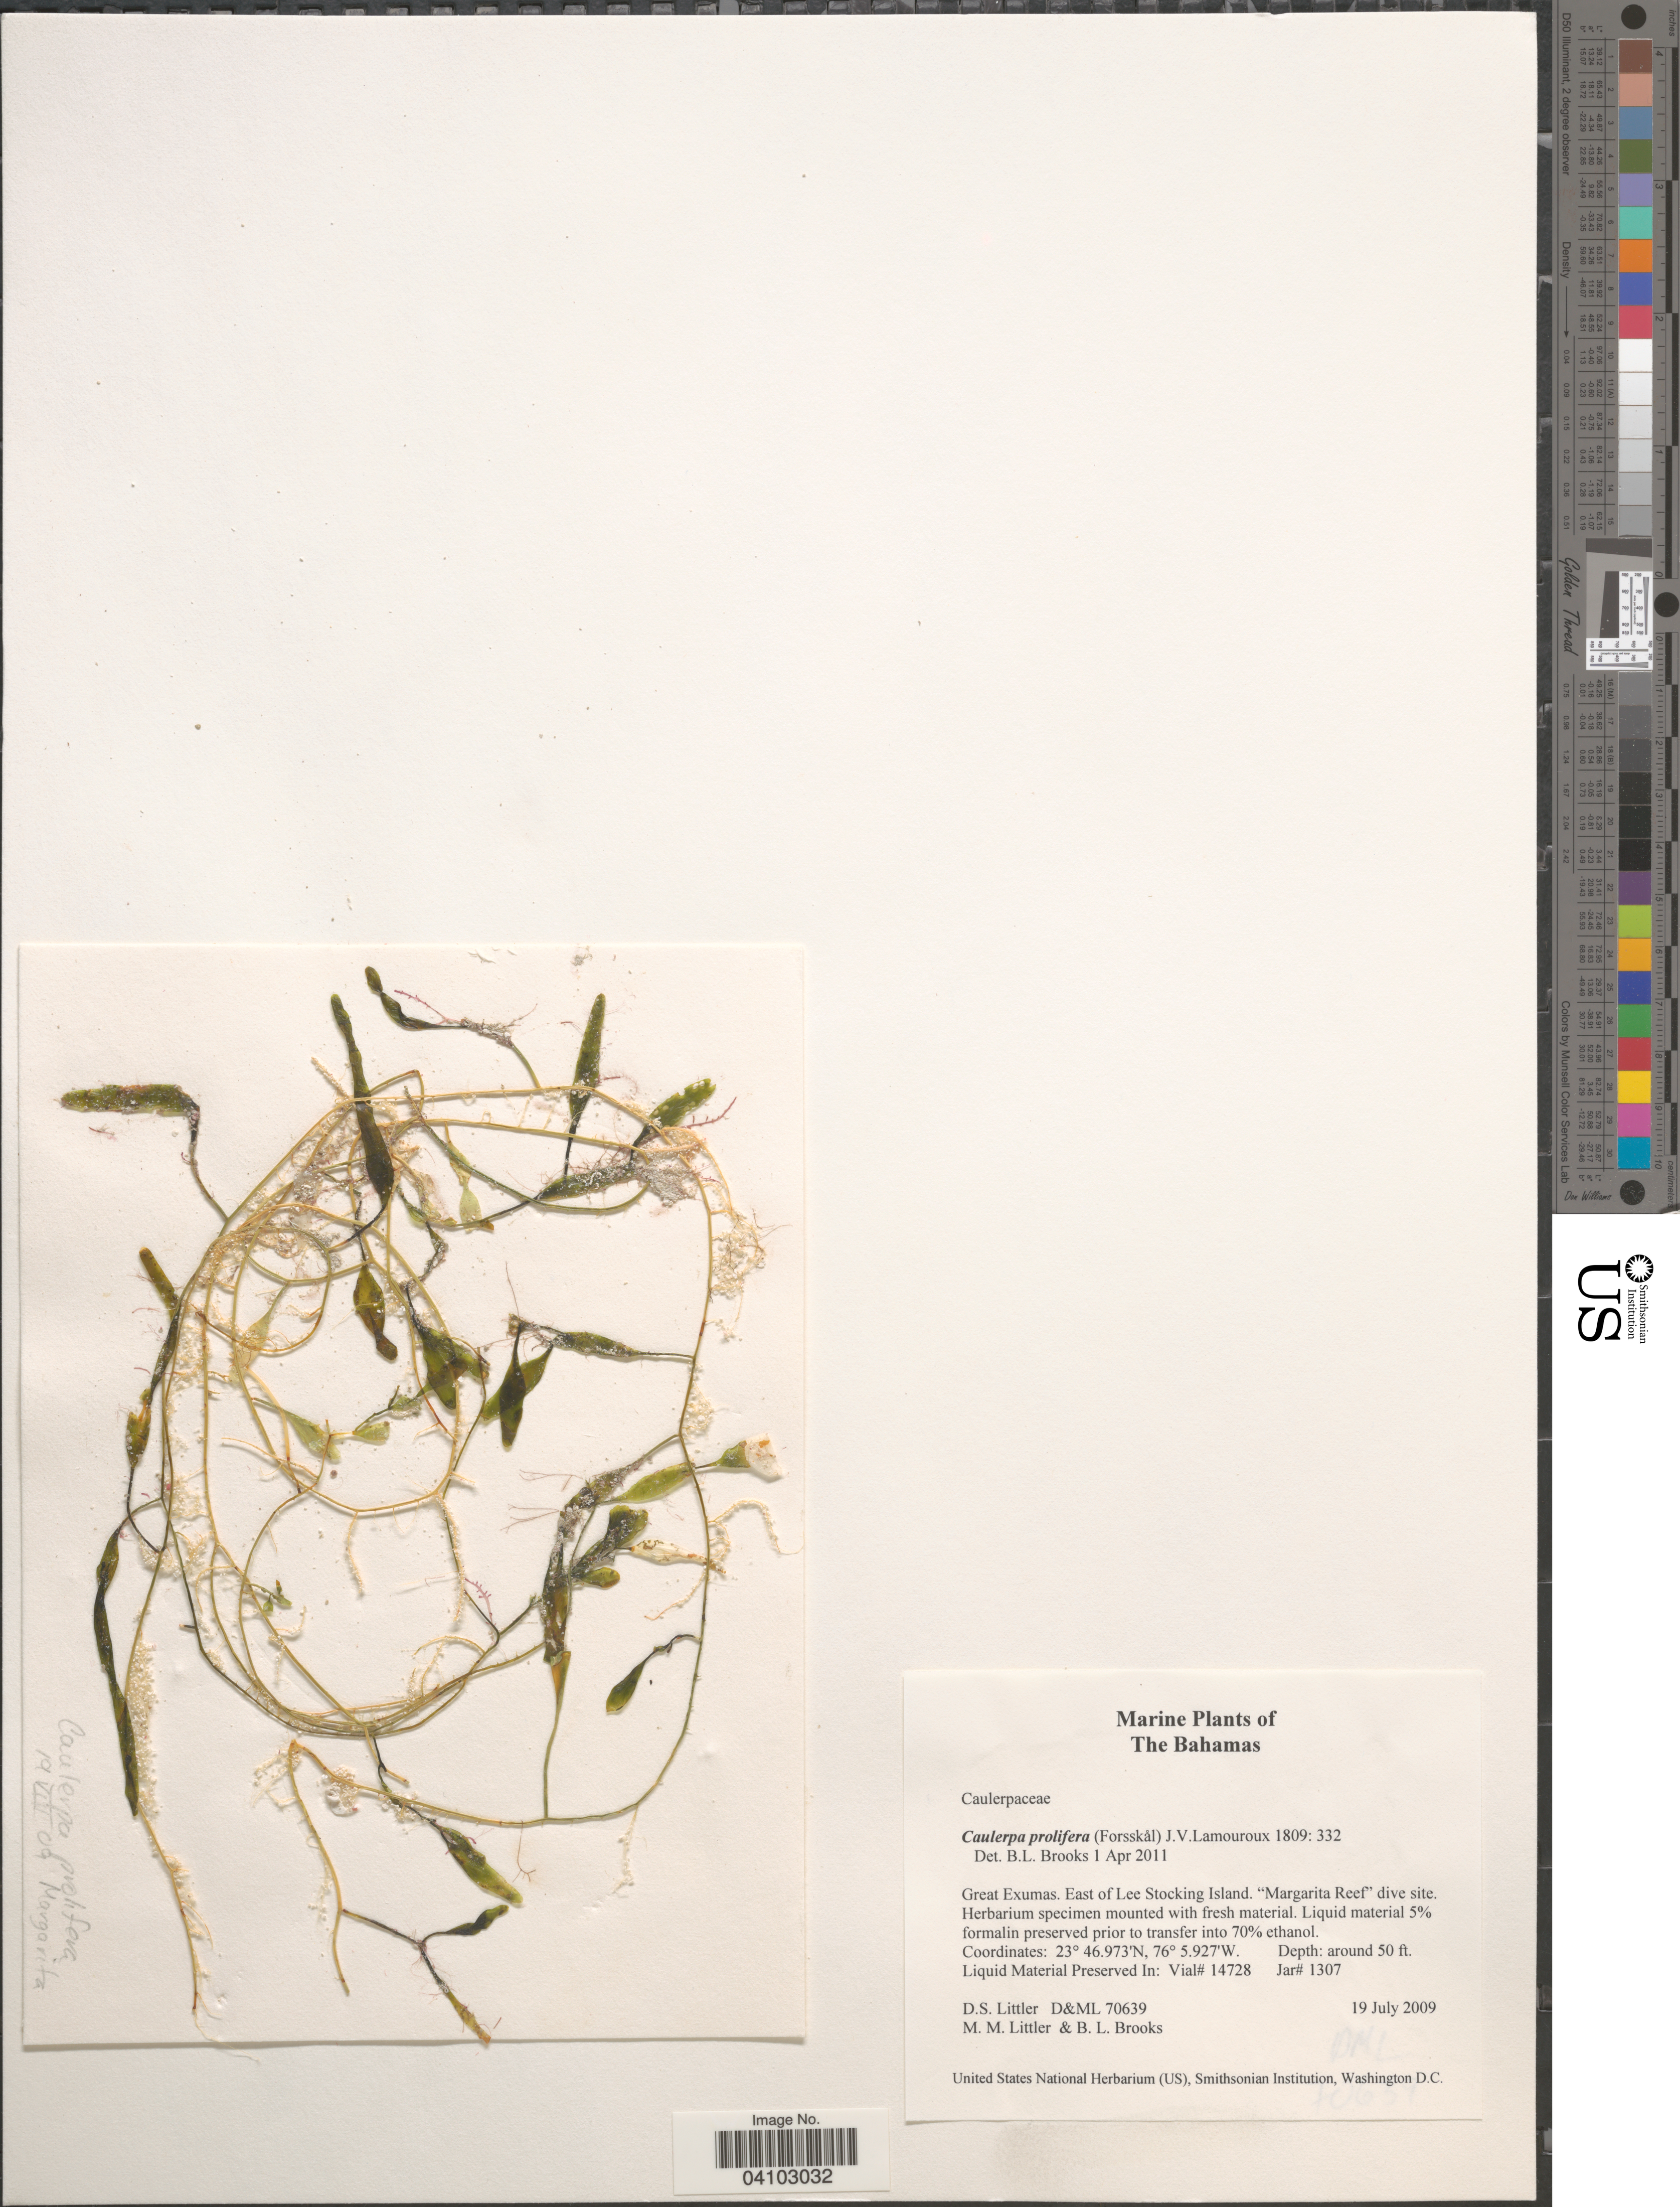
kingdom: Plantae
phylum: Chlorophyta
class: Ulvophyceae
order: Bryopsidales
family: Caulerpaceae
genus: Caulerpa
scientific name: Caulerpa prolifera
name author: (Forssk.) J.V.Lamouroux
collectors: D. S. Littler, M. M. Littler & B. Brooks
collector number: D&ML 70639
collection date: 2009-07-19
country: Bahamas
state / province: Exuma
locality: Great Exumas. East of Lee Stocking Island. "Margarita Reef" dive site.